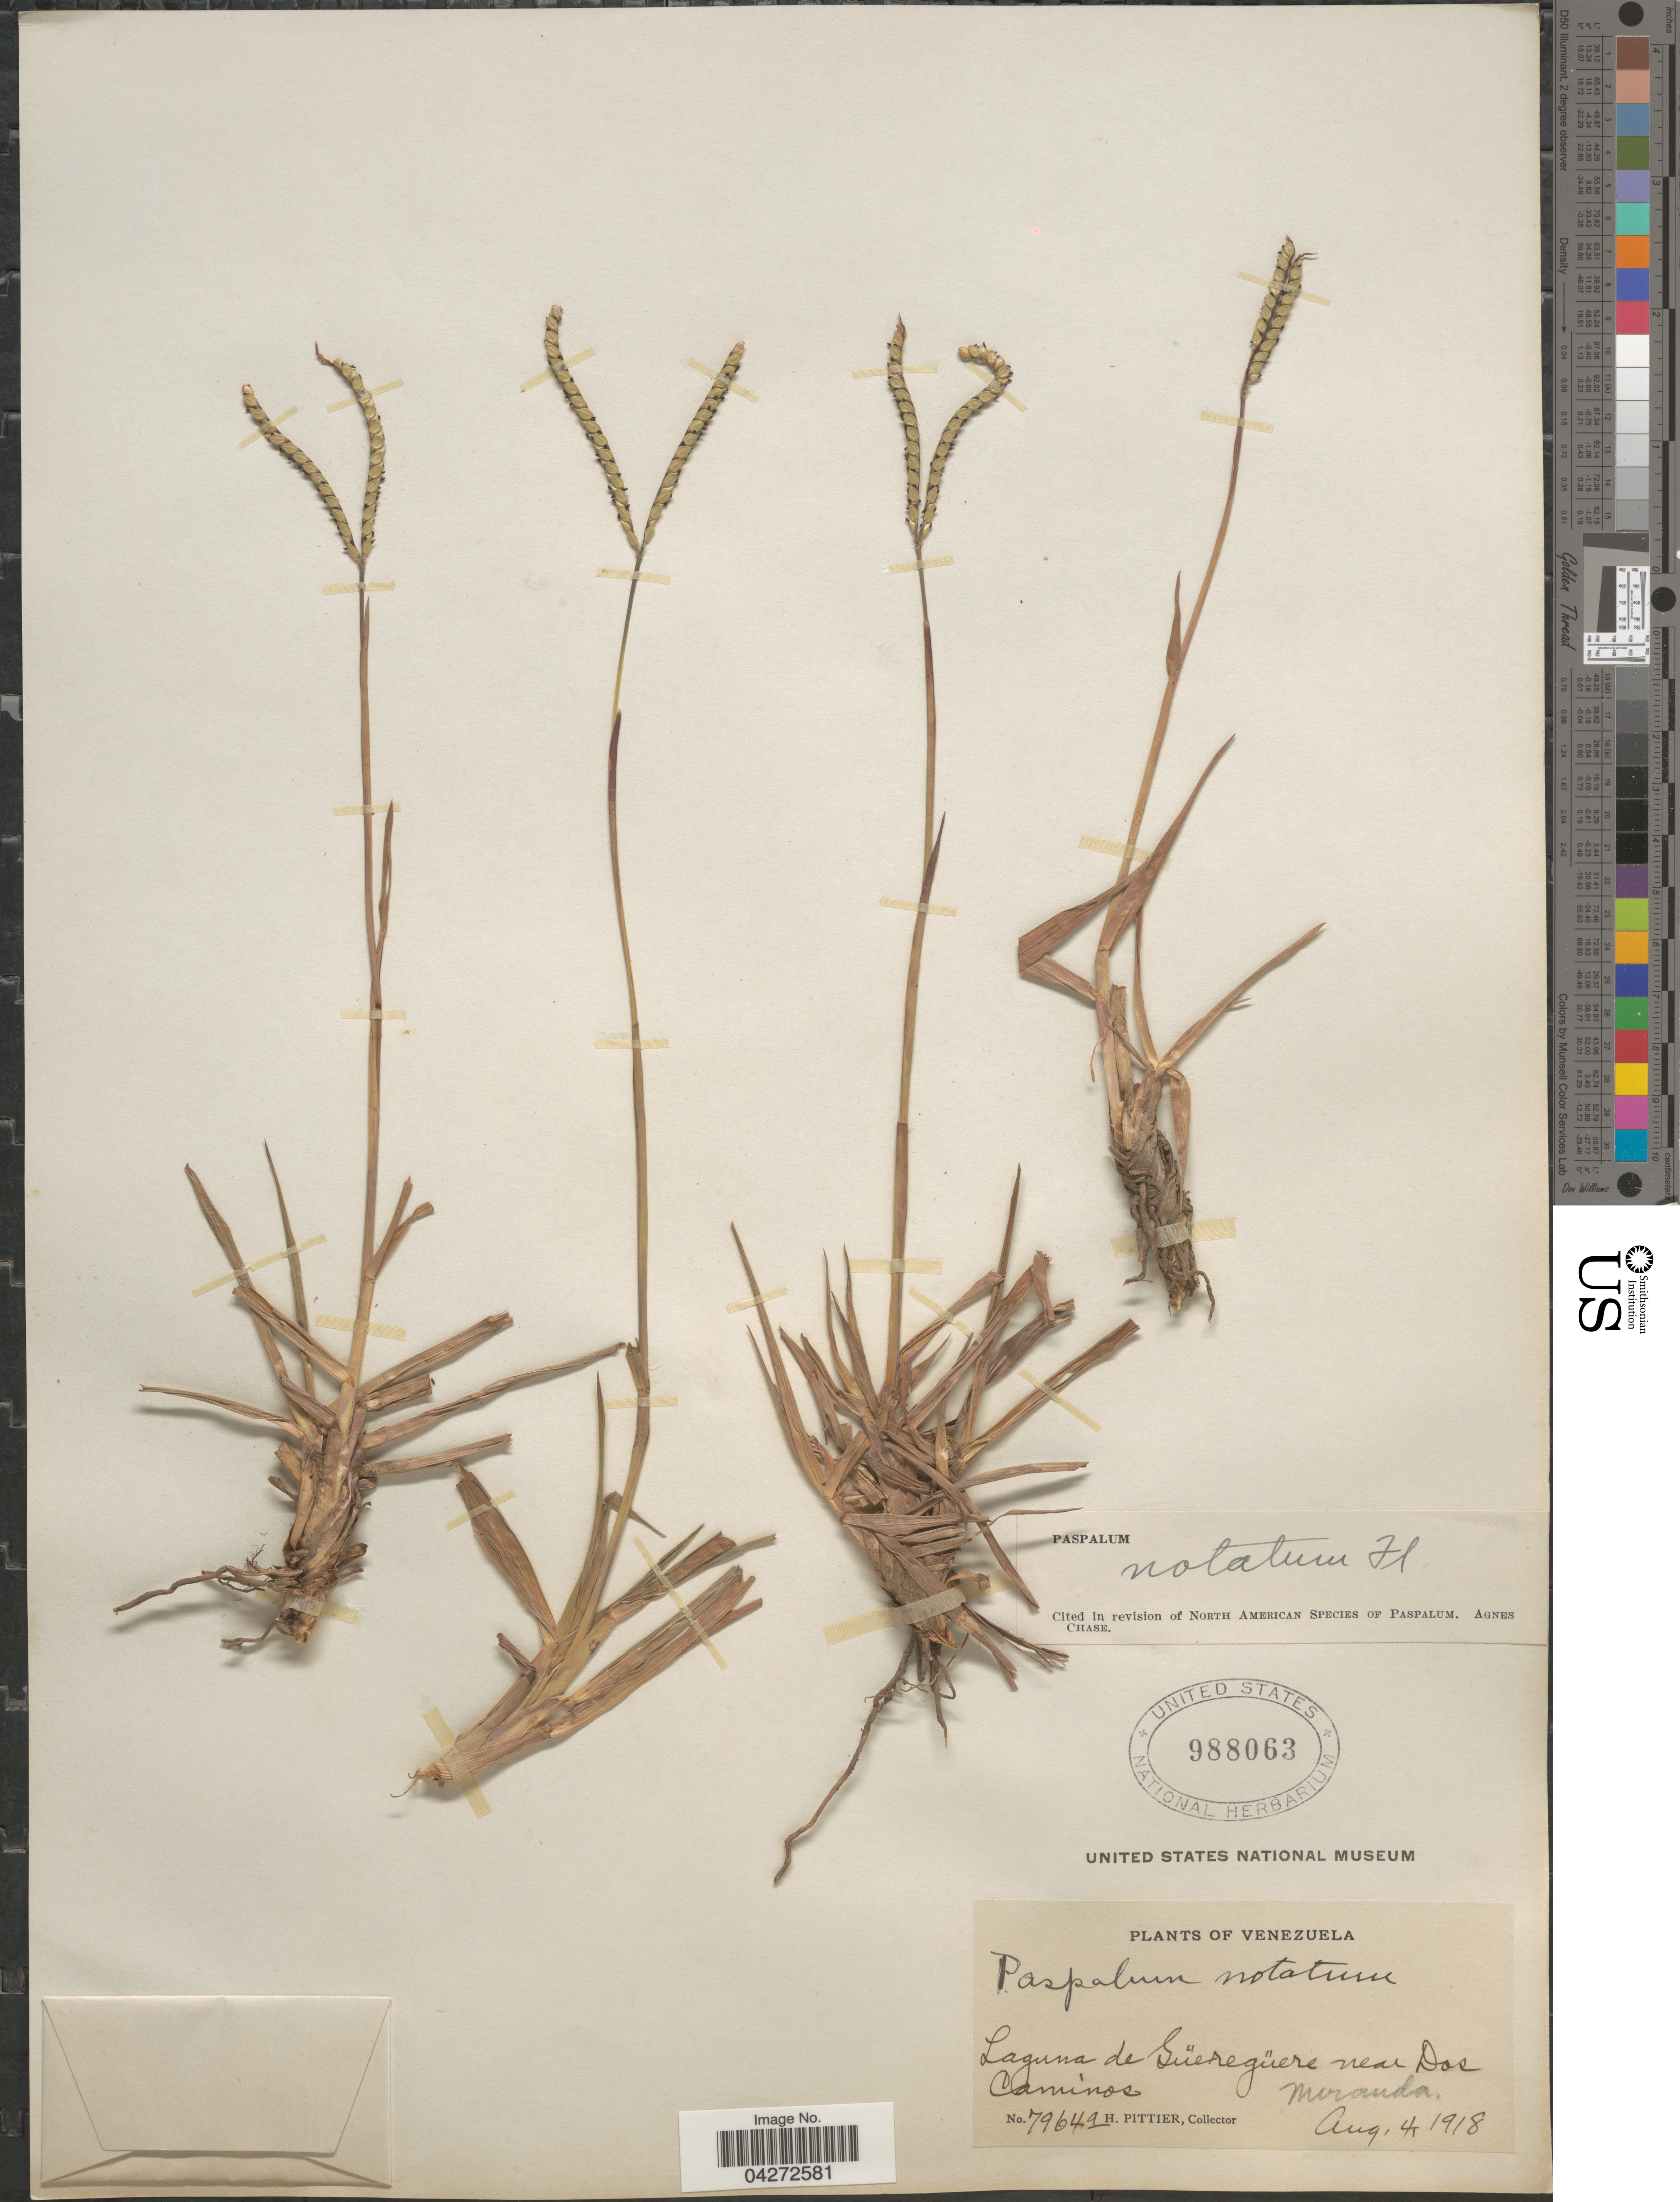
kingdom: Plantae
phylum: Tracheophyta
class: Liliopsida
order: Poales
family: Poaceae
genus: Paspalum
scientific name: Paspalum notatum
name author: Flüggé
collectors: H. F. Pittier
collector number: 7964a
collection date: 1918-08-04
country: Venezuela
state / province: Miranda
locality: Laguna de Guëreguëre near Dos Caminos.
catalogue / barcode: US 988063